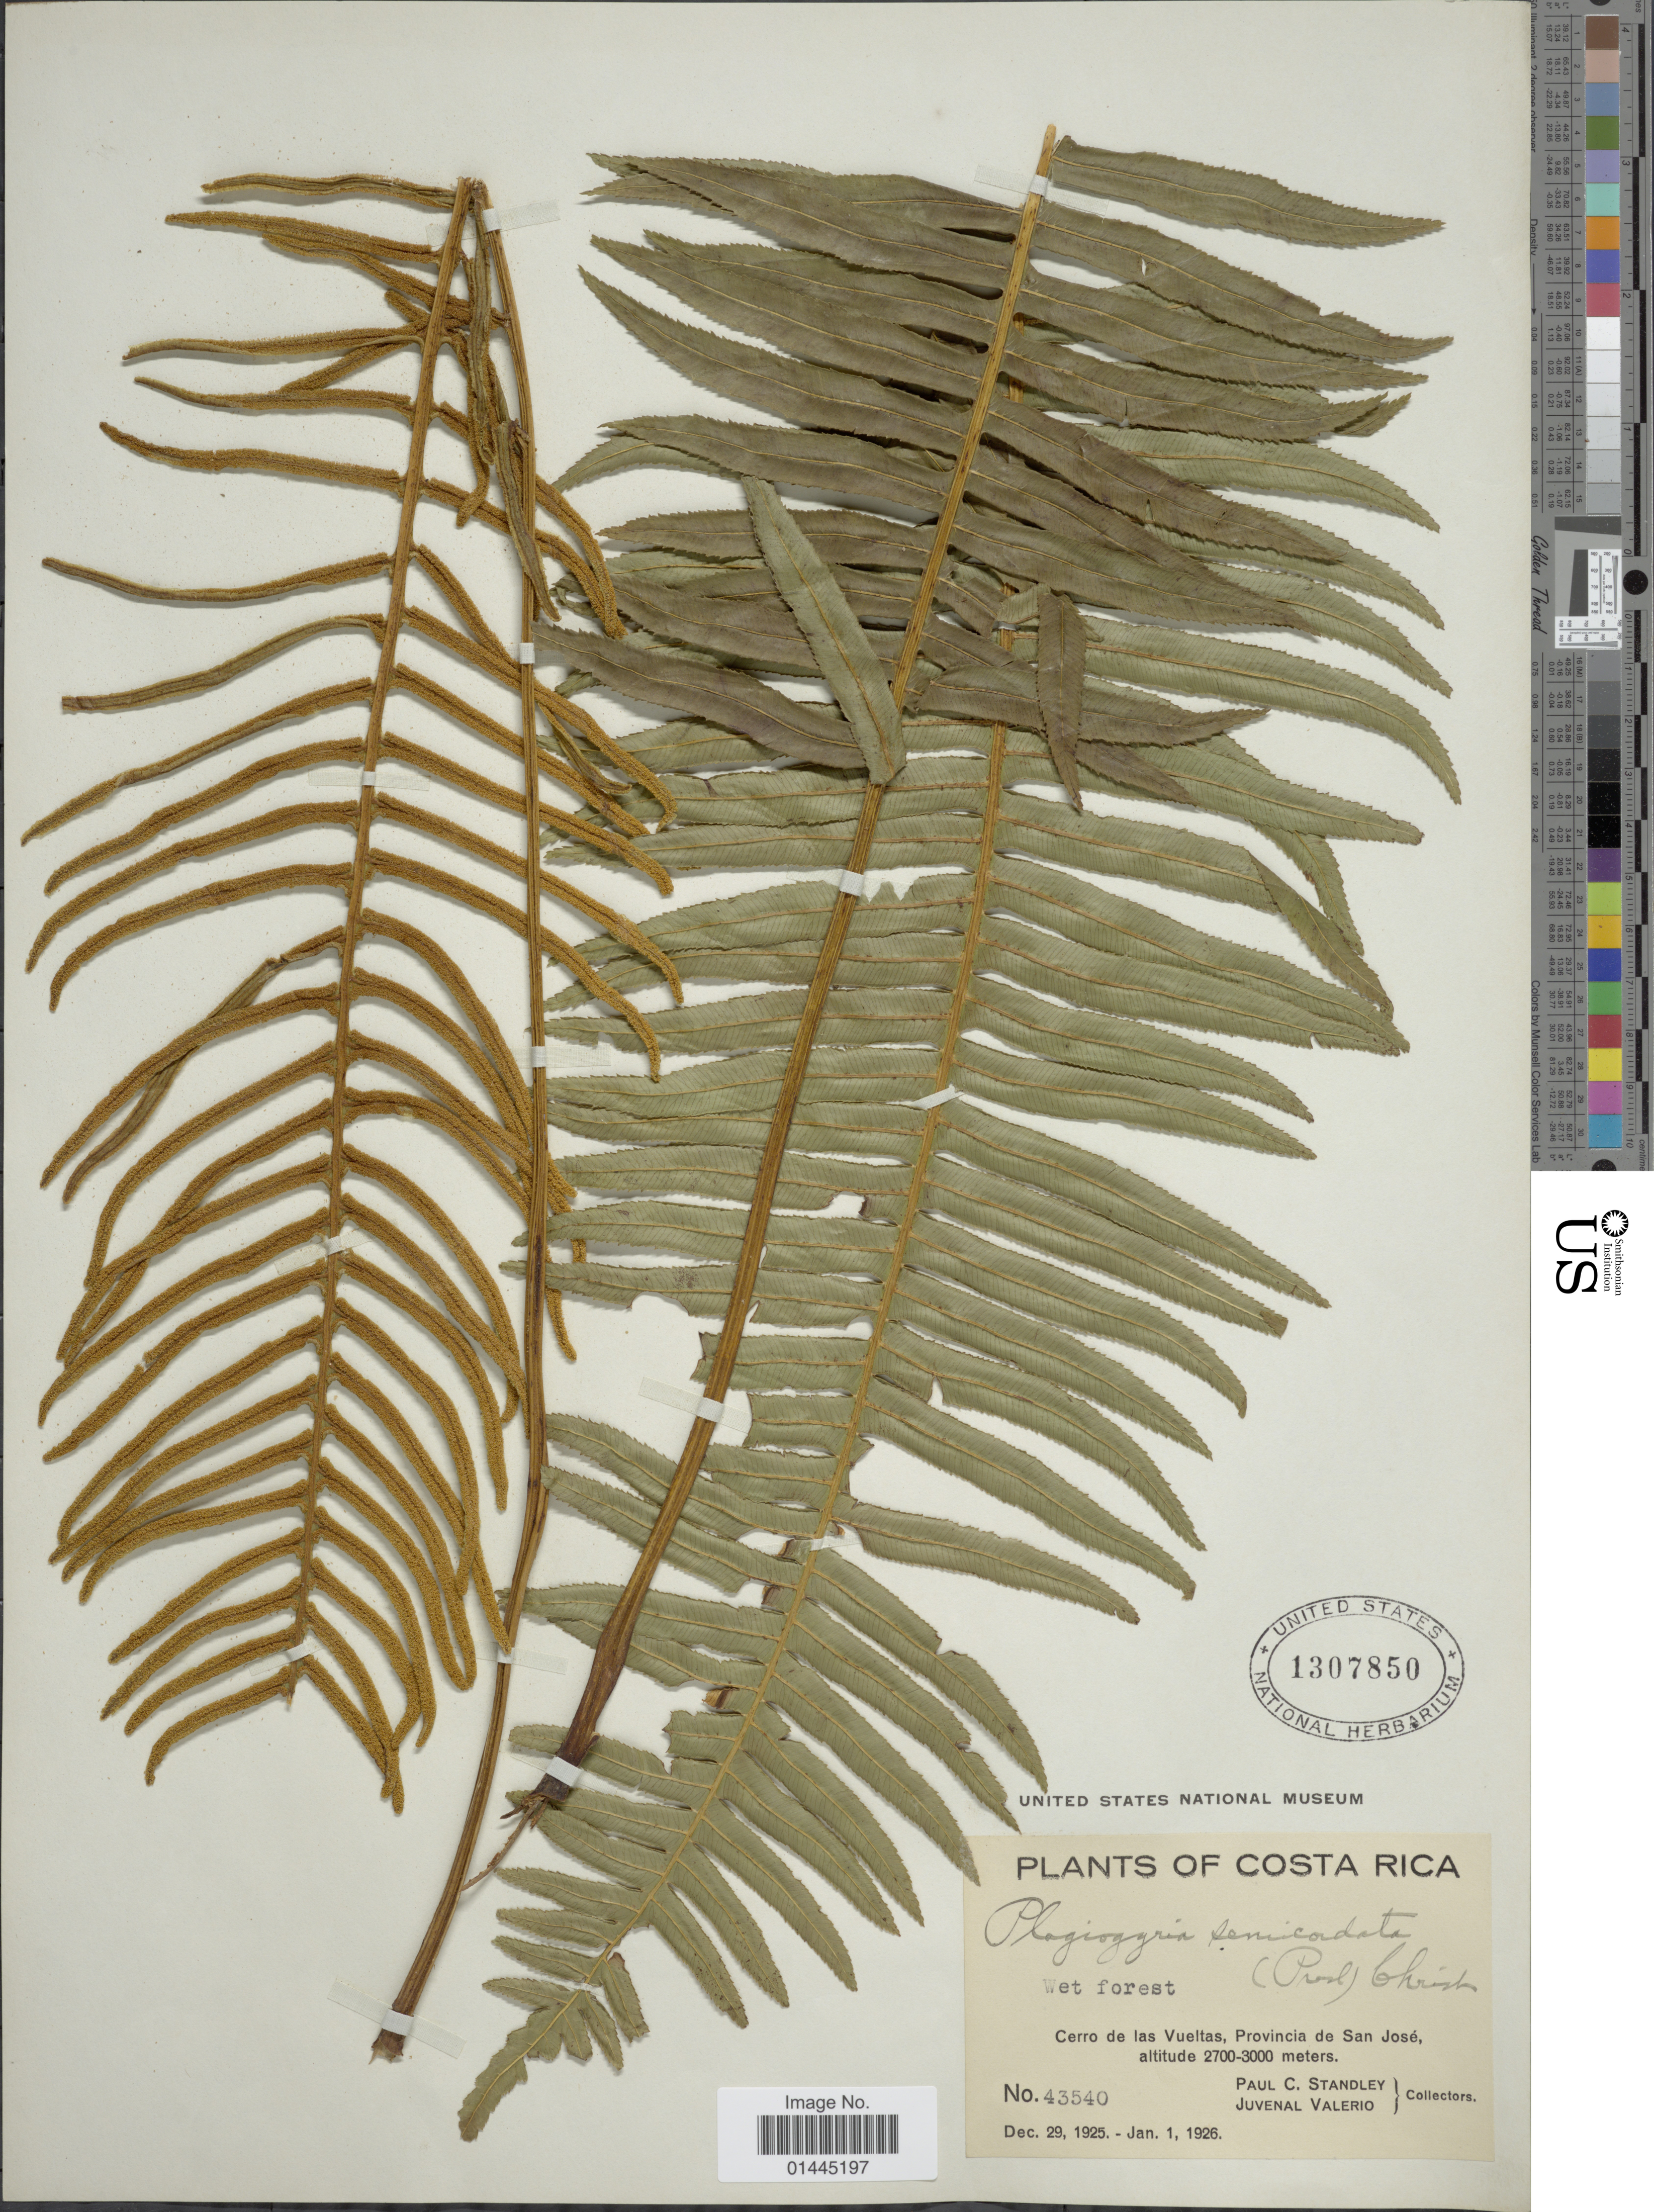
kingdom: Plantae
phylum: Tracheophyta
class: Polypodiopsida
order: Cyatheales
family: Plagiogyriaceae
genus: Plagiogyria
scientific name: Plagiogyria costaricensis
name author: Mett. ex Kuhn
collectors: P. C. Standley & J. Valerio R.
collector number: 43540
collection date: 1925-12-29/1926-01-01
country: Costa Rica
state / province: San José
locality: Cerro de las Vueltas.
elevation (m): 2700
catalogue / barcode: US 1307850